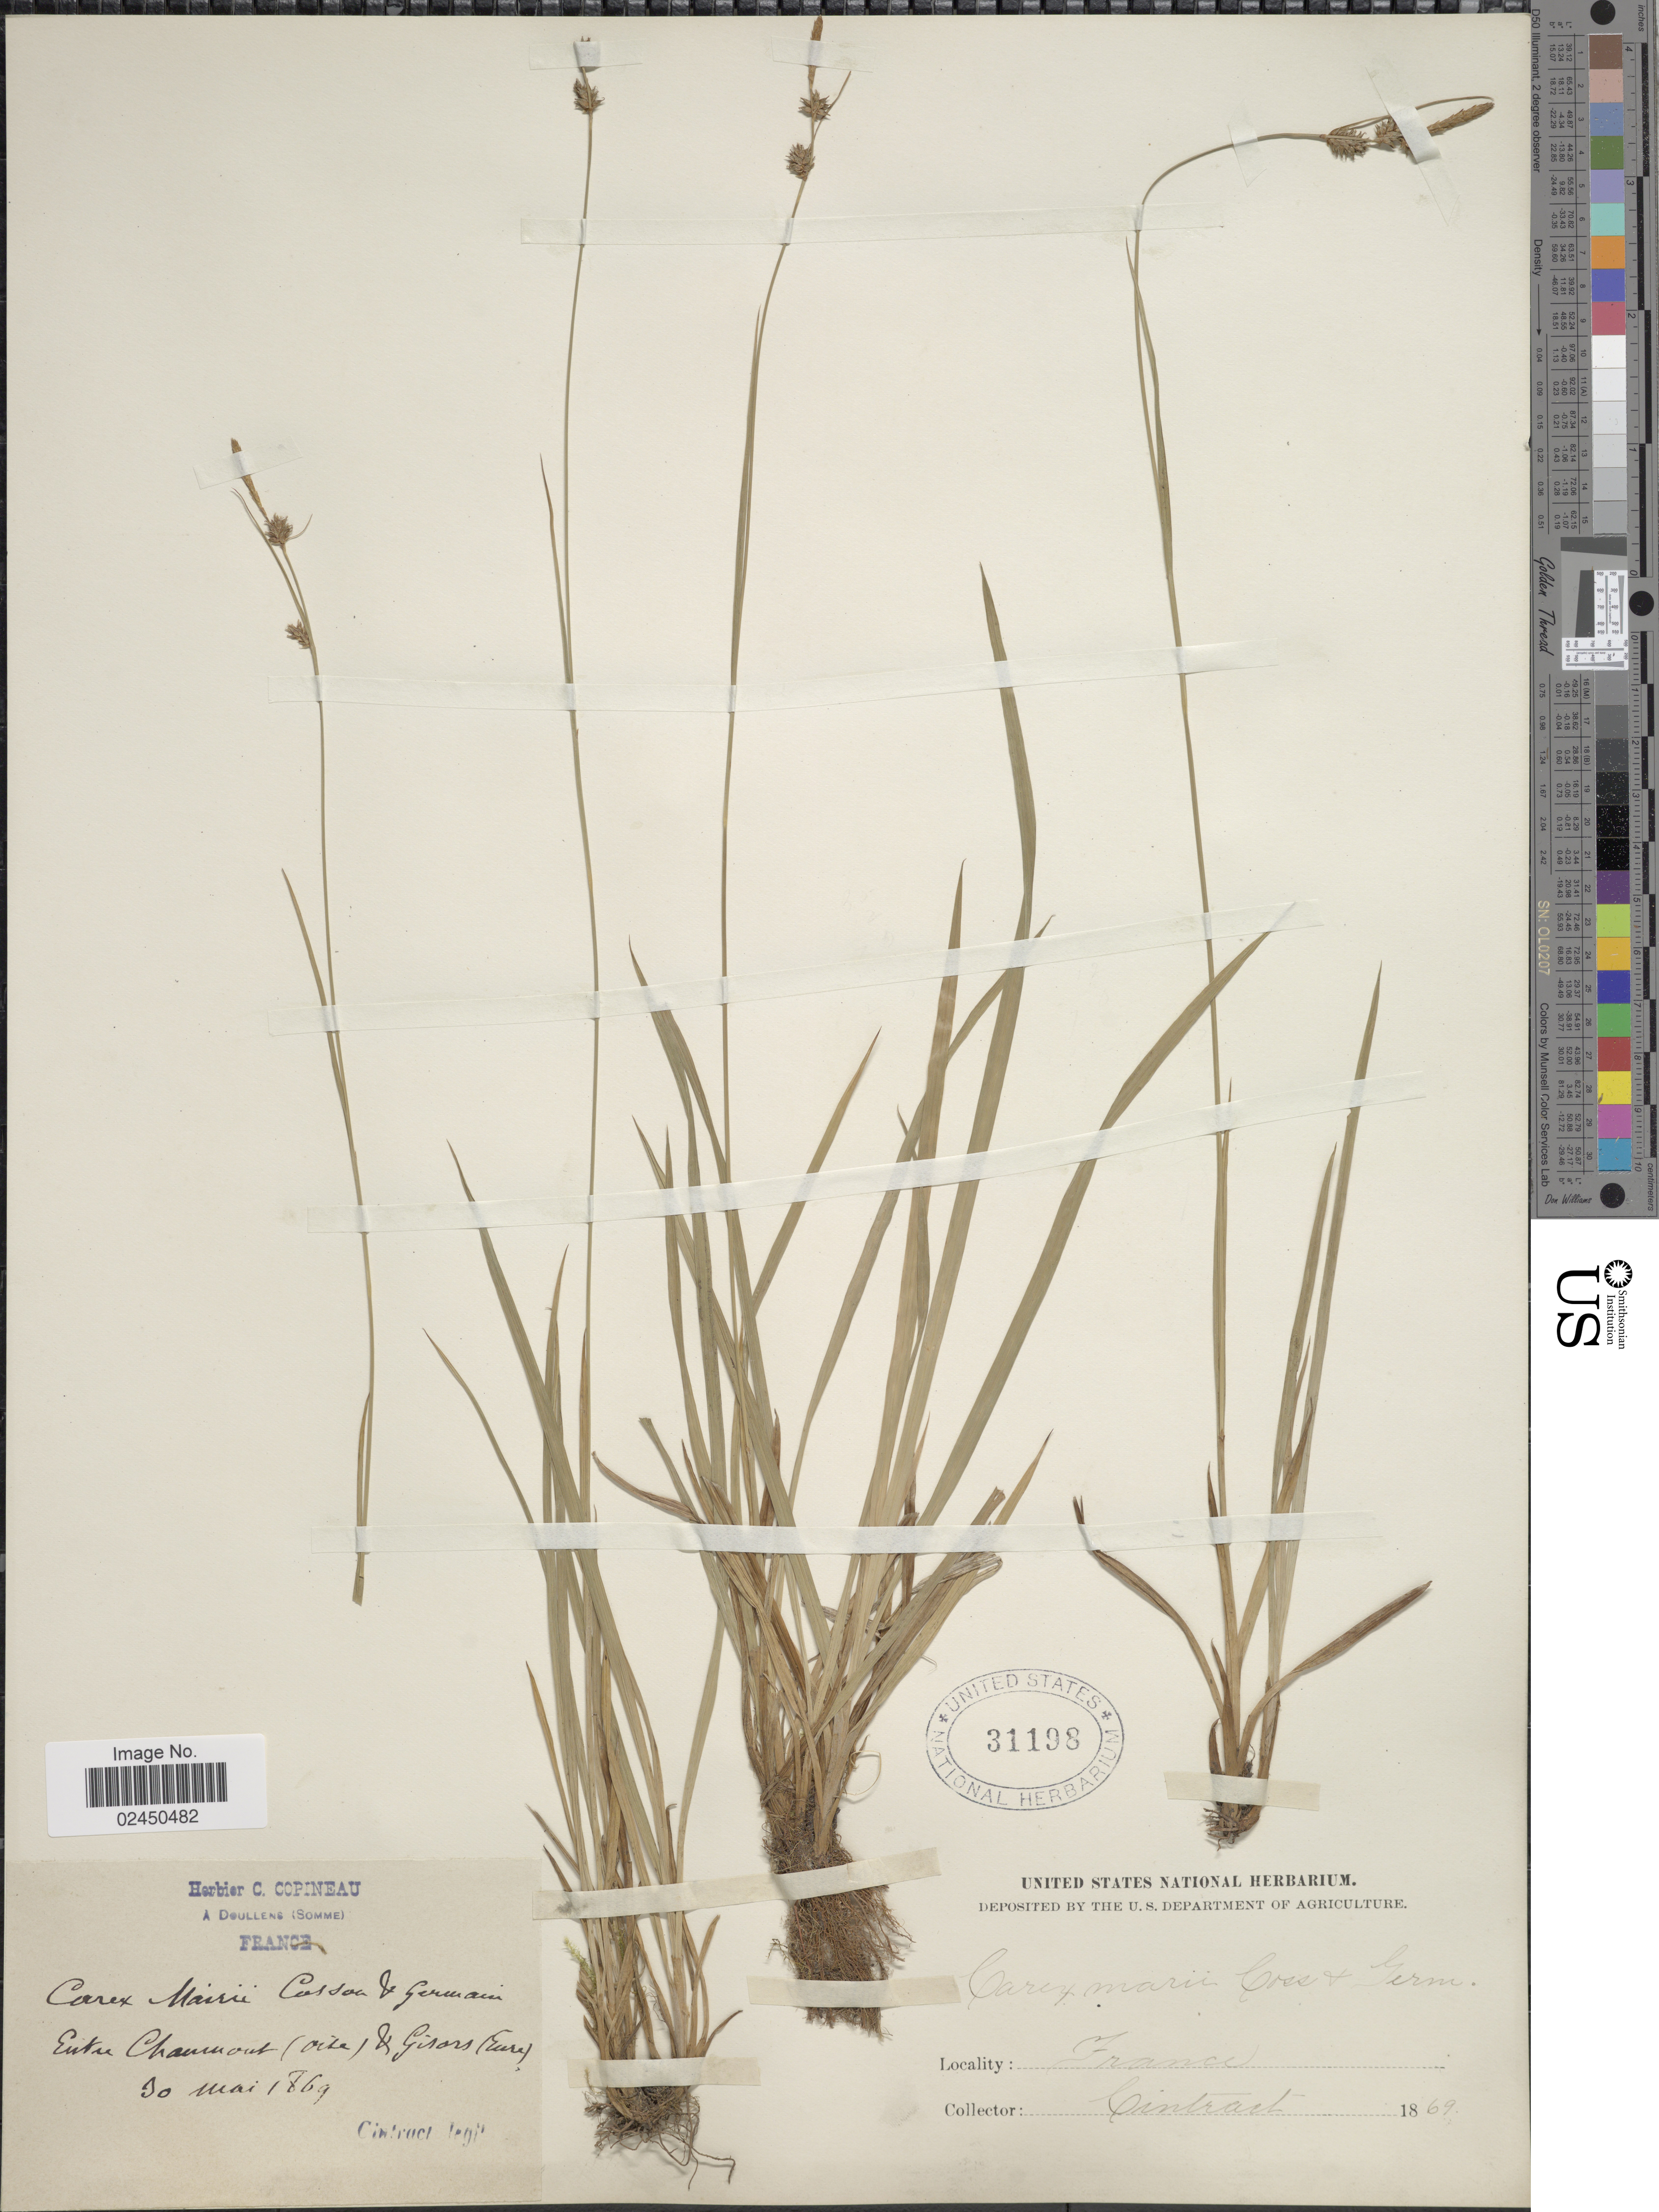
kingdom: Plantae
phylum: Tracheophyta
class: Liliopsida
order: Poales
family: Cyperaceae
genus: Carex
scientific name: Carex mairei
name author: Coss. & Germ.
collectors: Cintract, --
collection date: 1869-05-30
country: France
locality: Entre Chaumont (Oise) & Gisors (Eure).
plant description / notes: Corrected "Entu Chanmont (oite) & Gisats (Eure)" to "Entre Chaumont (Oise) & Gisors (Eure)."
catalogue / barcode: US 31198